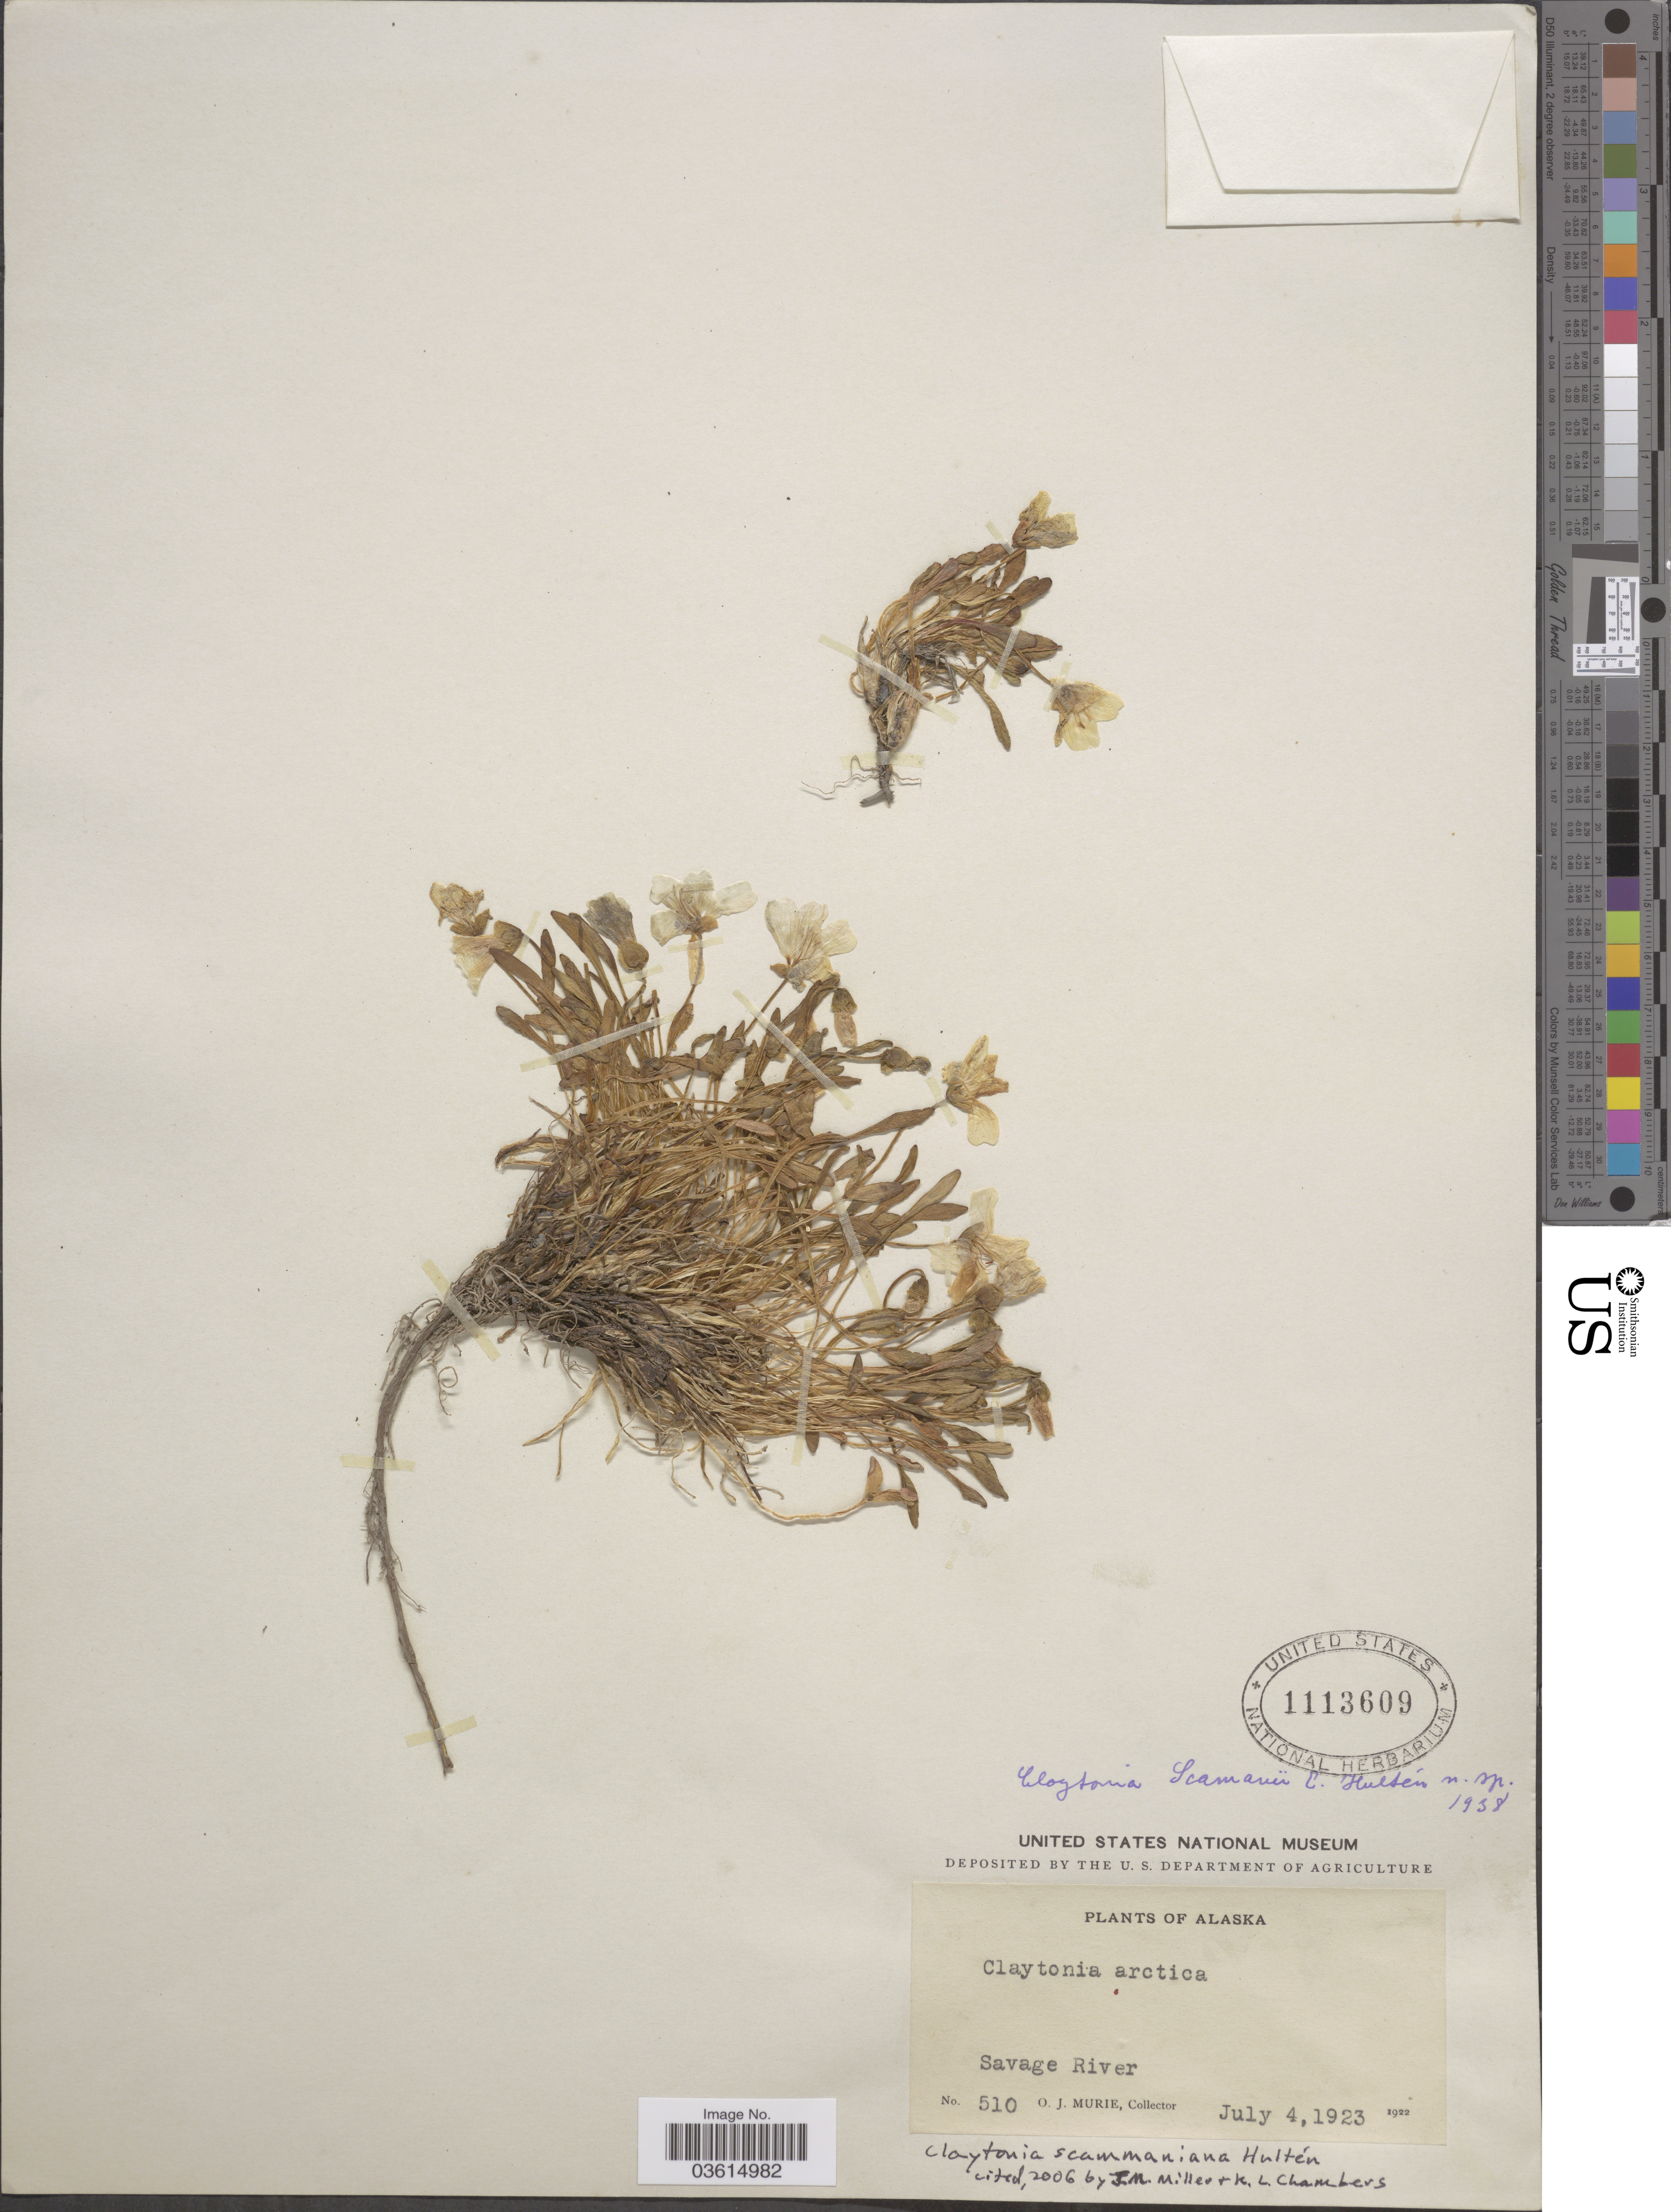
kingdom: Plantae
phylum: Tracheophyta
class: Magnoliopsida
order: Caryophyllales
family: Montiaceae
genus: Claytonia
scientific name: Claytonia scammaniana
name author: Hultén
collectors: O. Murie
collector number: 510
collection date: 1923-07-04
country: United States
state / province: Alaska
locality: Savage River.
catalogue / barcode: US 1113609